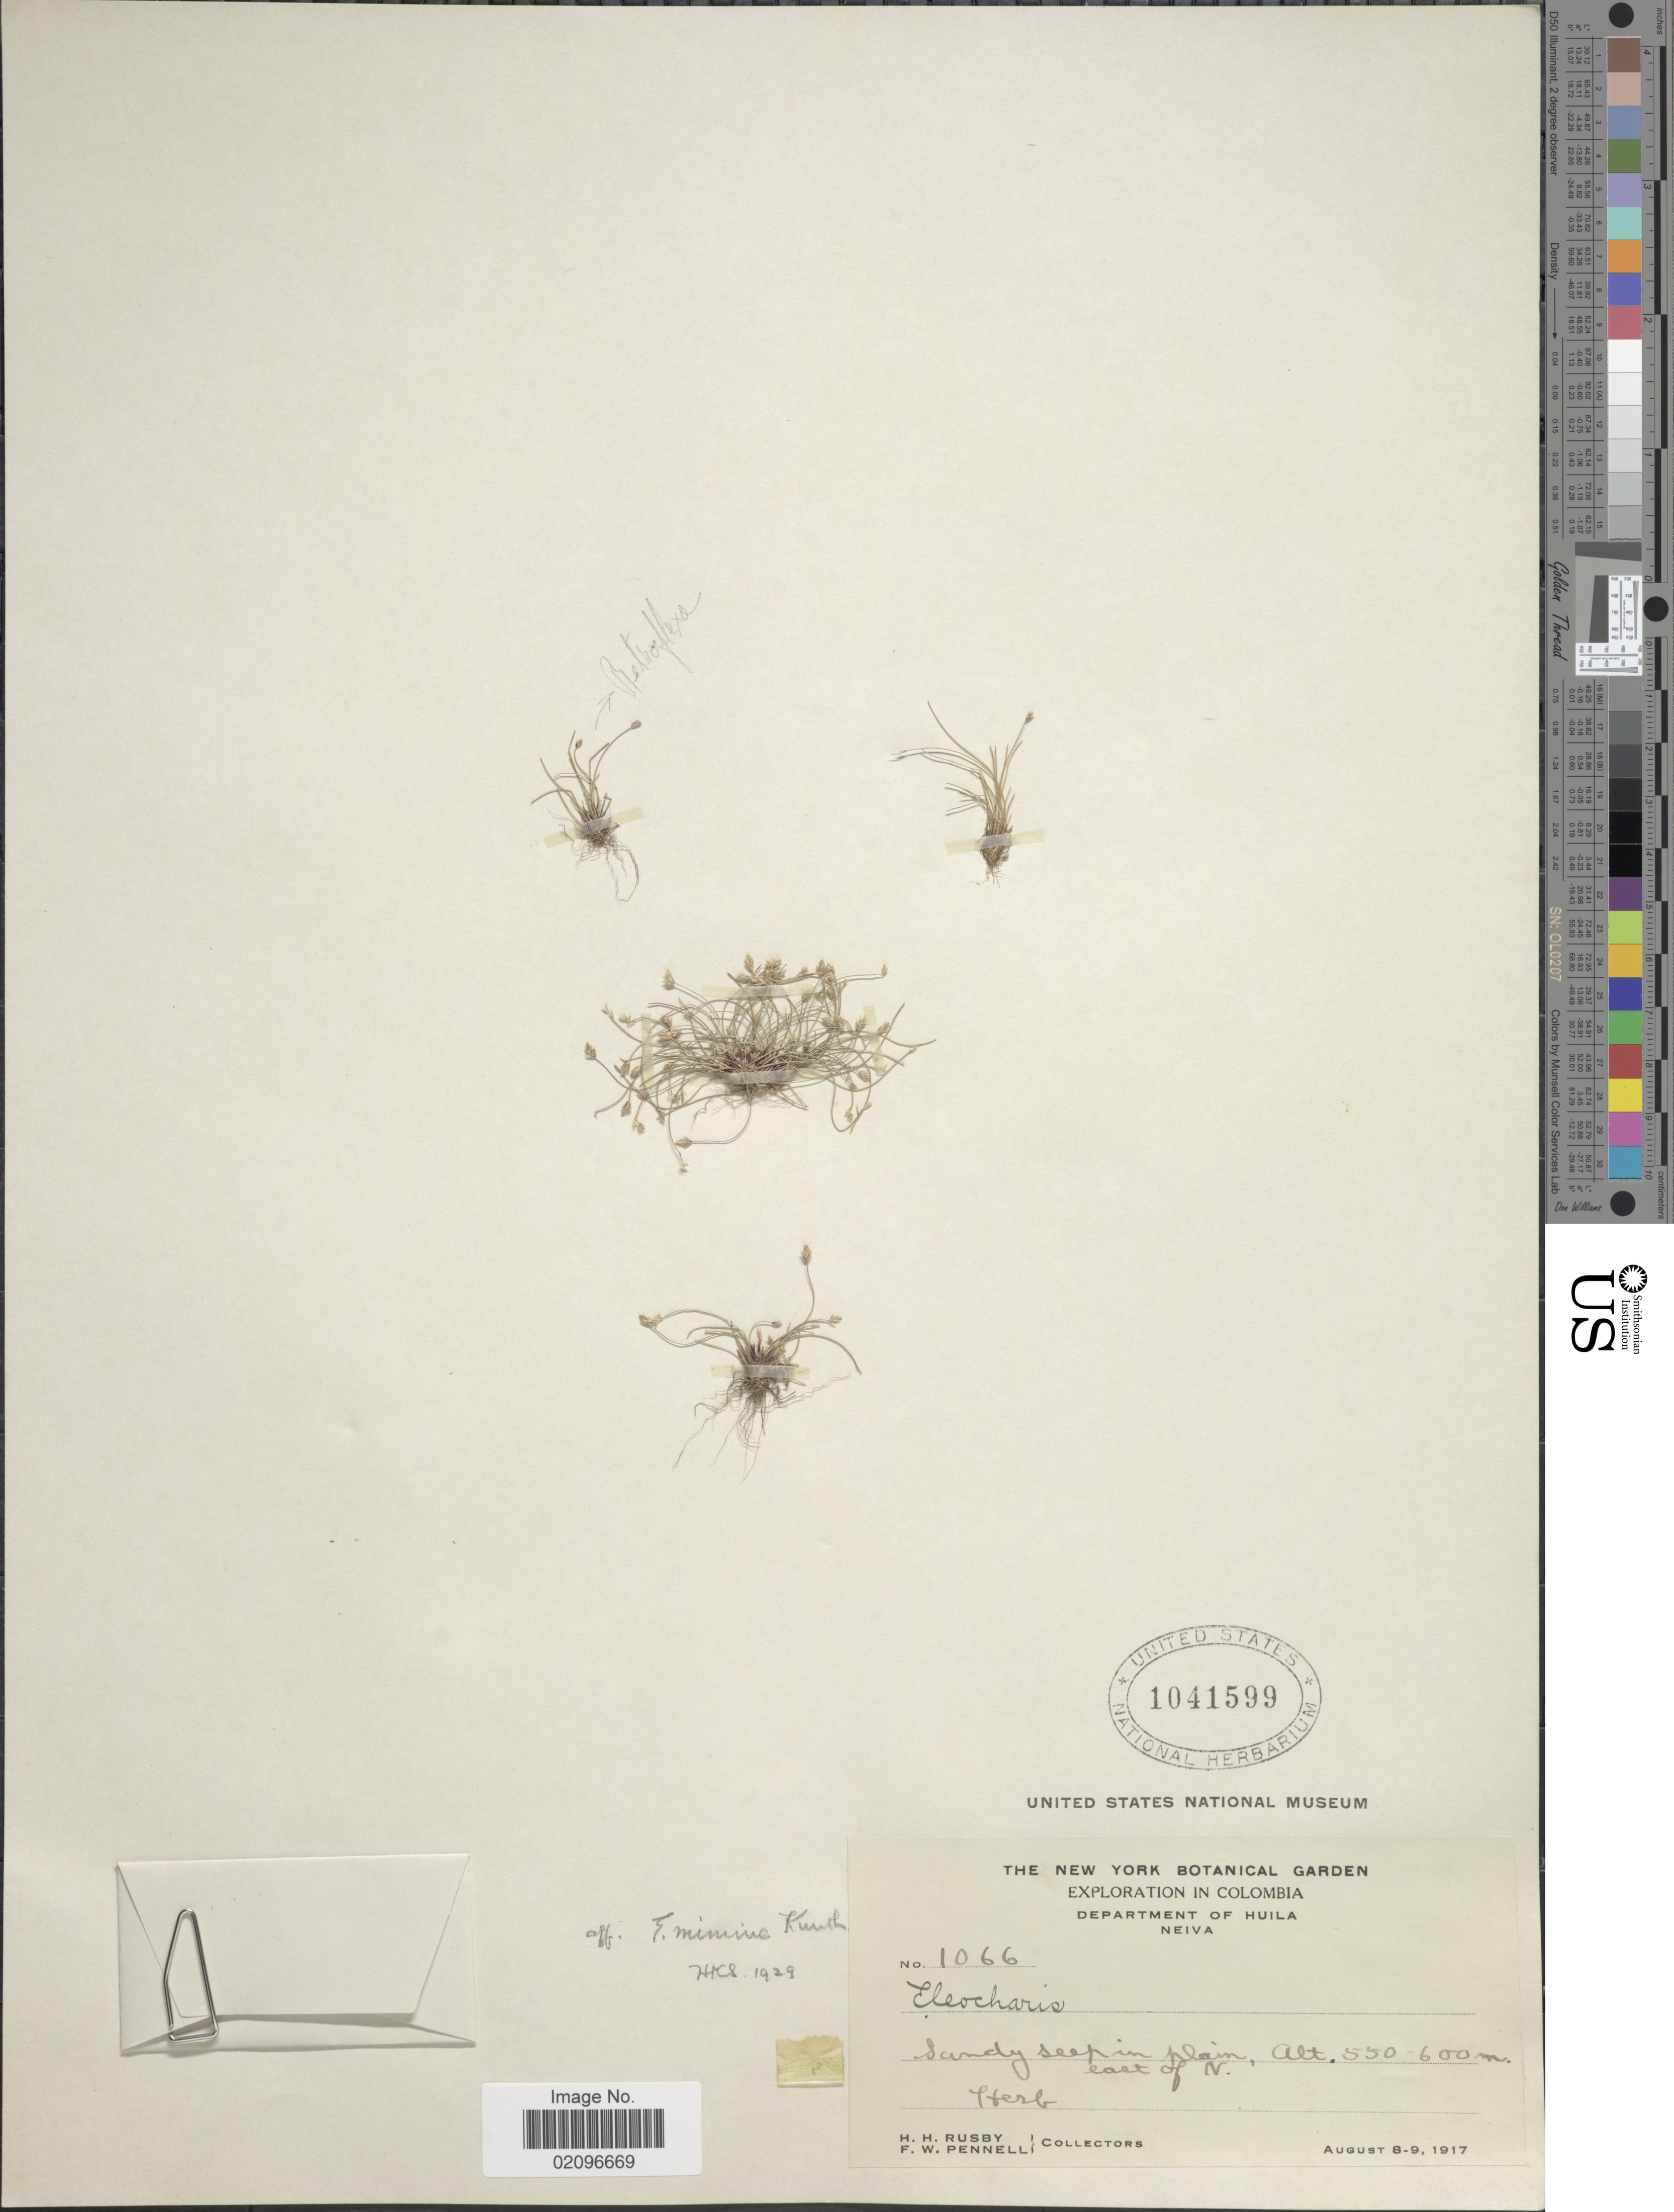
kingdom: Plantae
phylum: Tracheophyta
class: Liliopsida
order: Poales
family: Cyperaceae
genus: Eleocharis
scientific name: Eleocharis minima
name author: Kunth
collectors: H. H. Rusby & F. W. Pennell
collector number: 1066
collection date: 1917-08-08/1917-08-09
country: Colombia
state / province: Huila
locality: Department of Huila, Neiva. Sandy seep in plain, east of N.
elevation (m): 550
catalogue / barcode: US 1041599